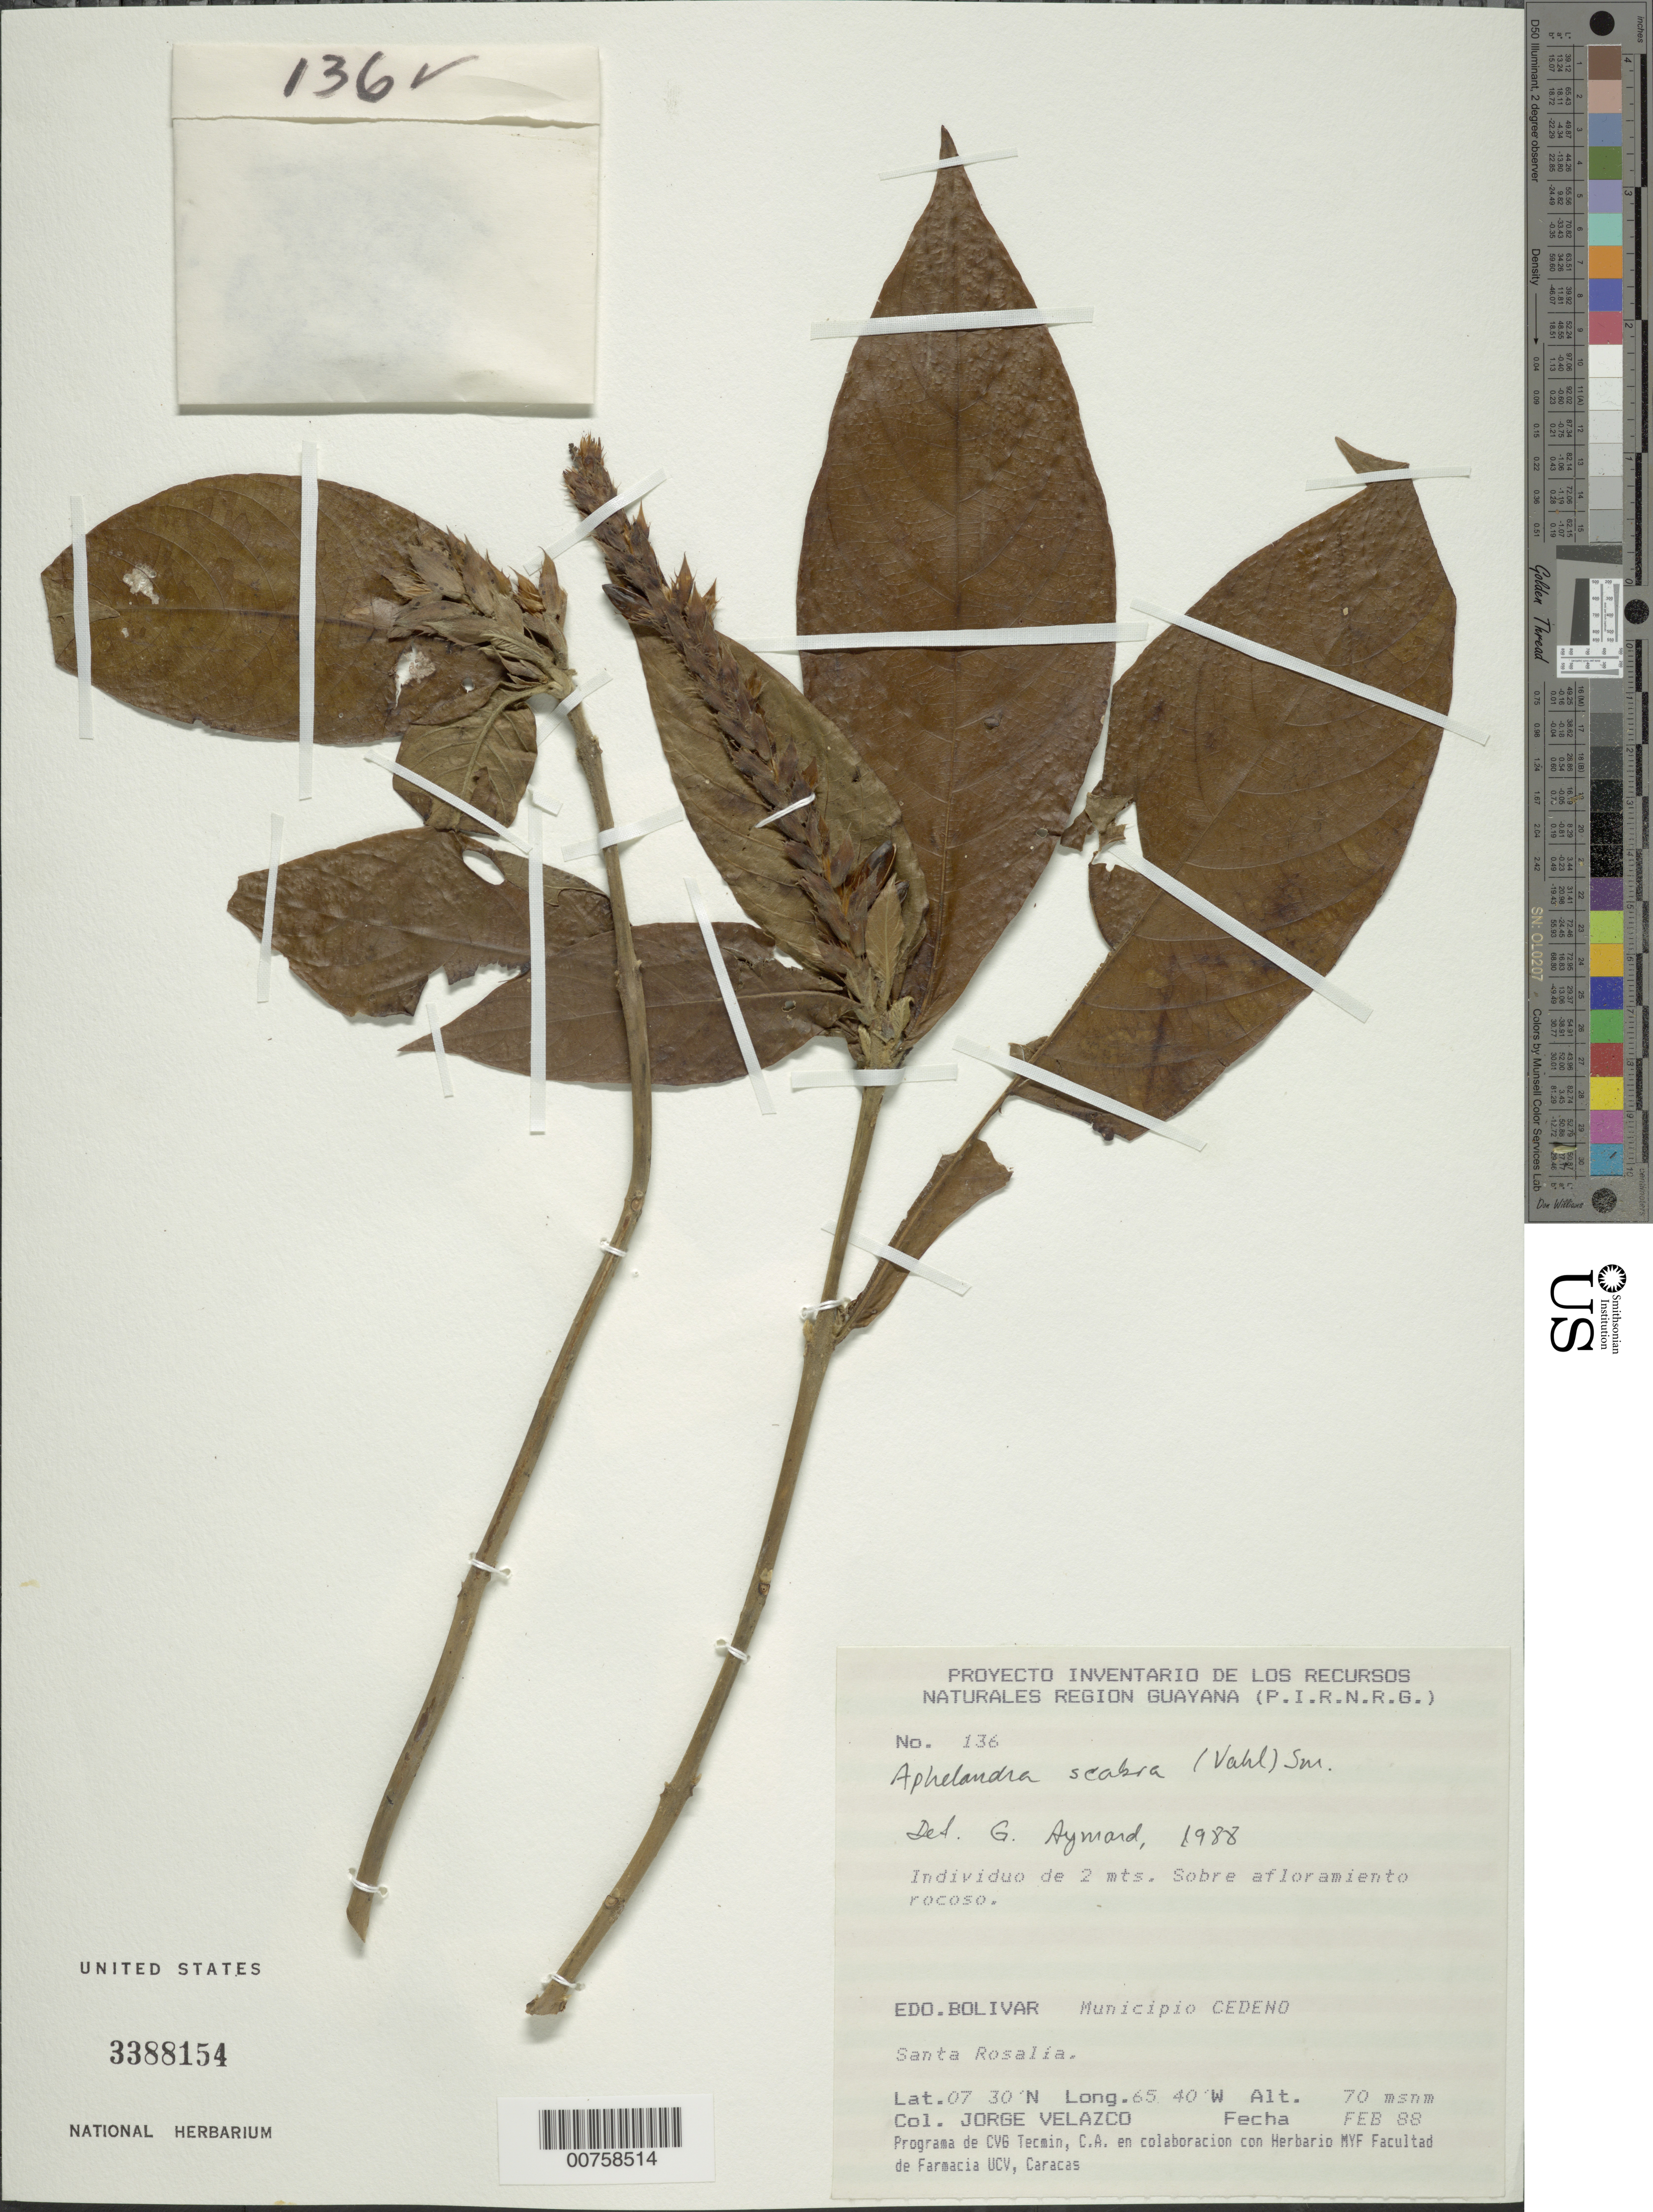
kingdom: Plantae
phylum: Tracheophyta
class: Magnoliopsida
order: Lamiales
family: Acanthaceae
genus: Aphelandra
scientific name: Aphelandra scabra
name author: (Vahl) Sm.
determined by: Aymard C., G. A., (PORT), Univ. Nac. Exp. de los Llanos Ezequiel Zamora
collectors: J. Velazco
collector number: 136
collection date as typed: Feb-88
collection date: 1988-02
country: Venezuela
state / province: Bolívar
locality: Mun. Cedeño, Santa Rosalía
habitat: On rocks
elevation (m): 70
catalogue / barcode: US 3388154